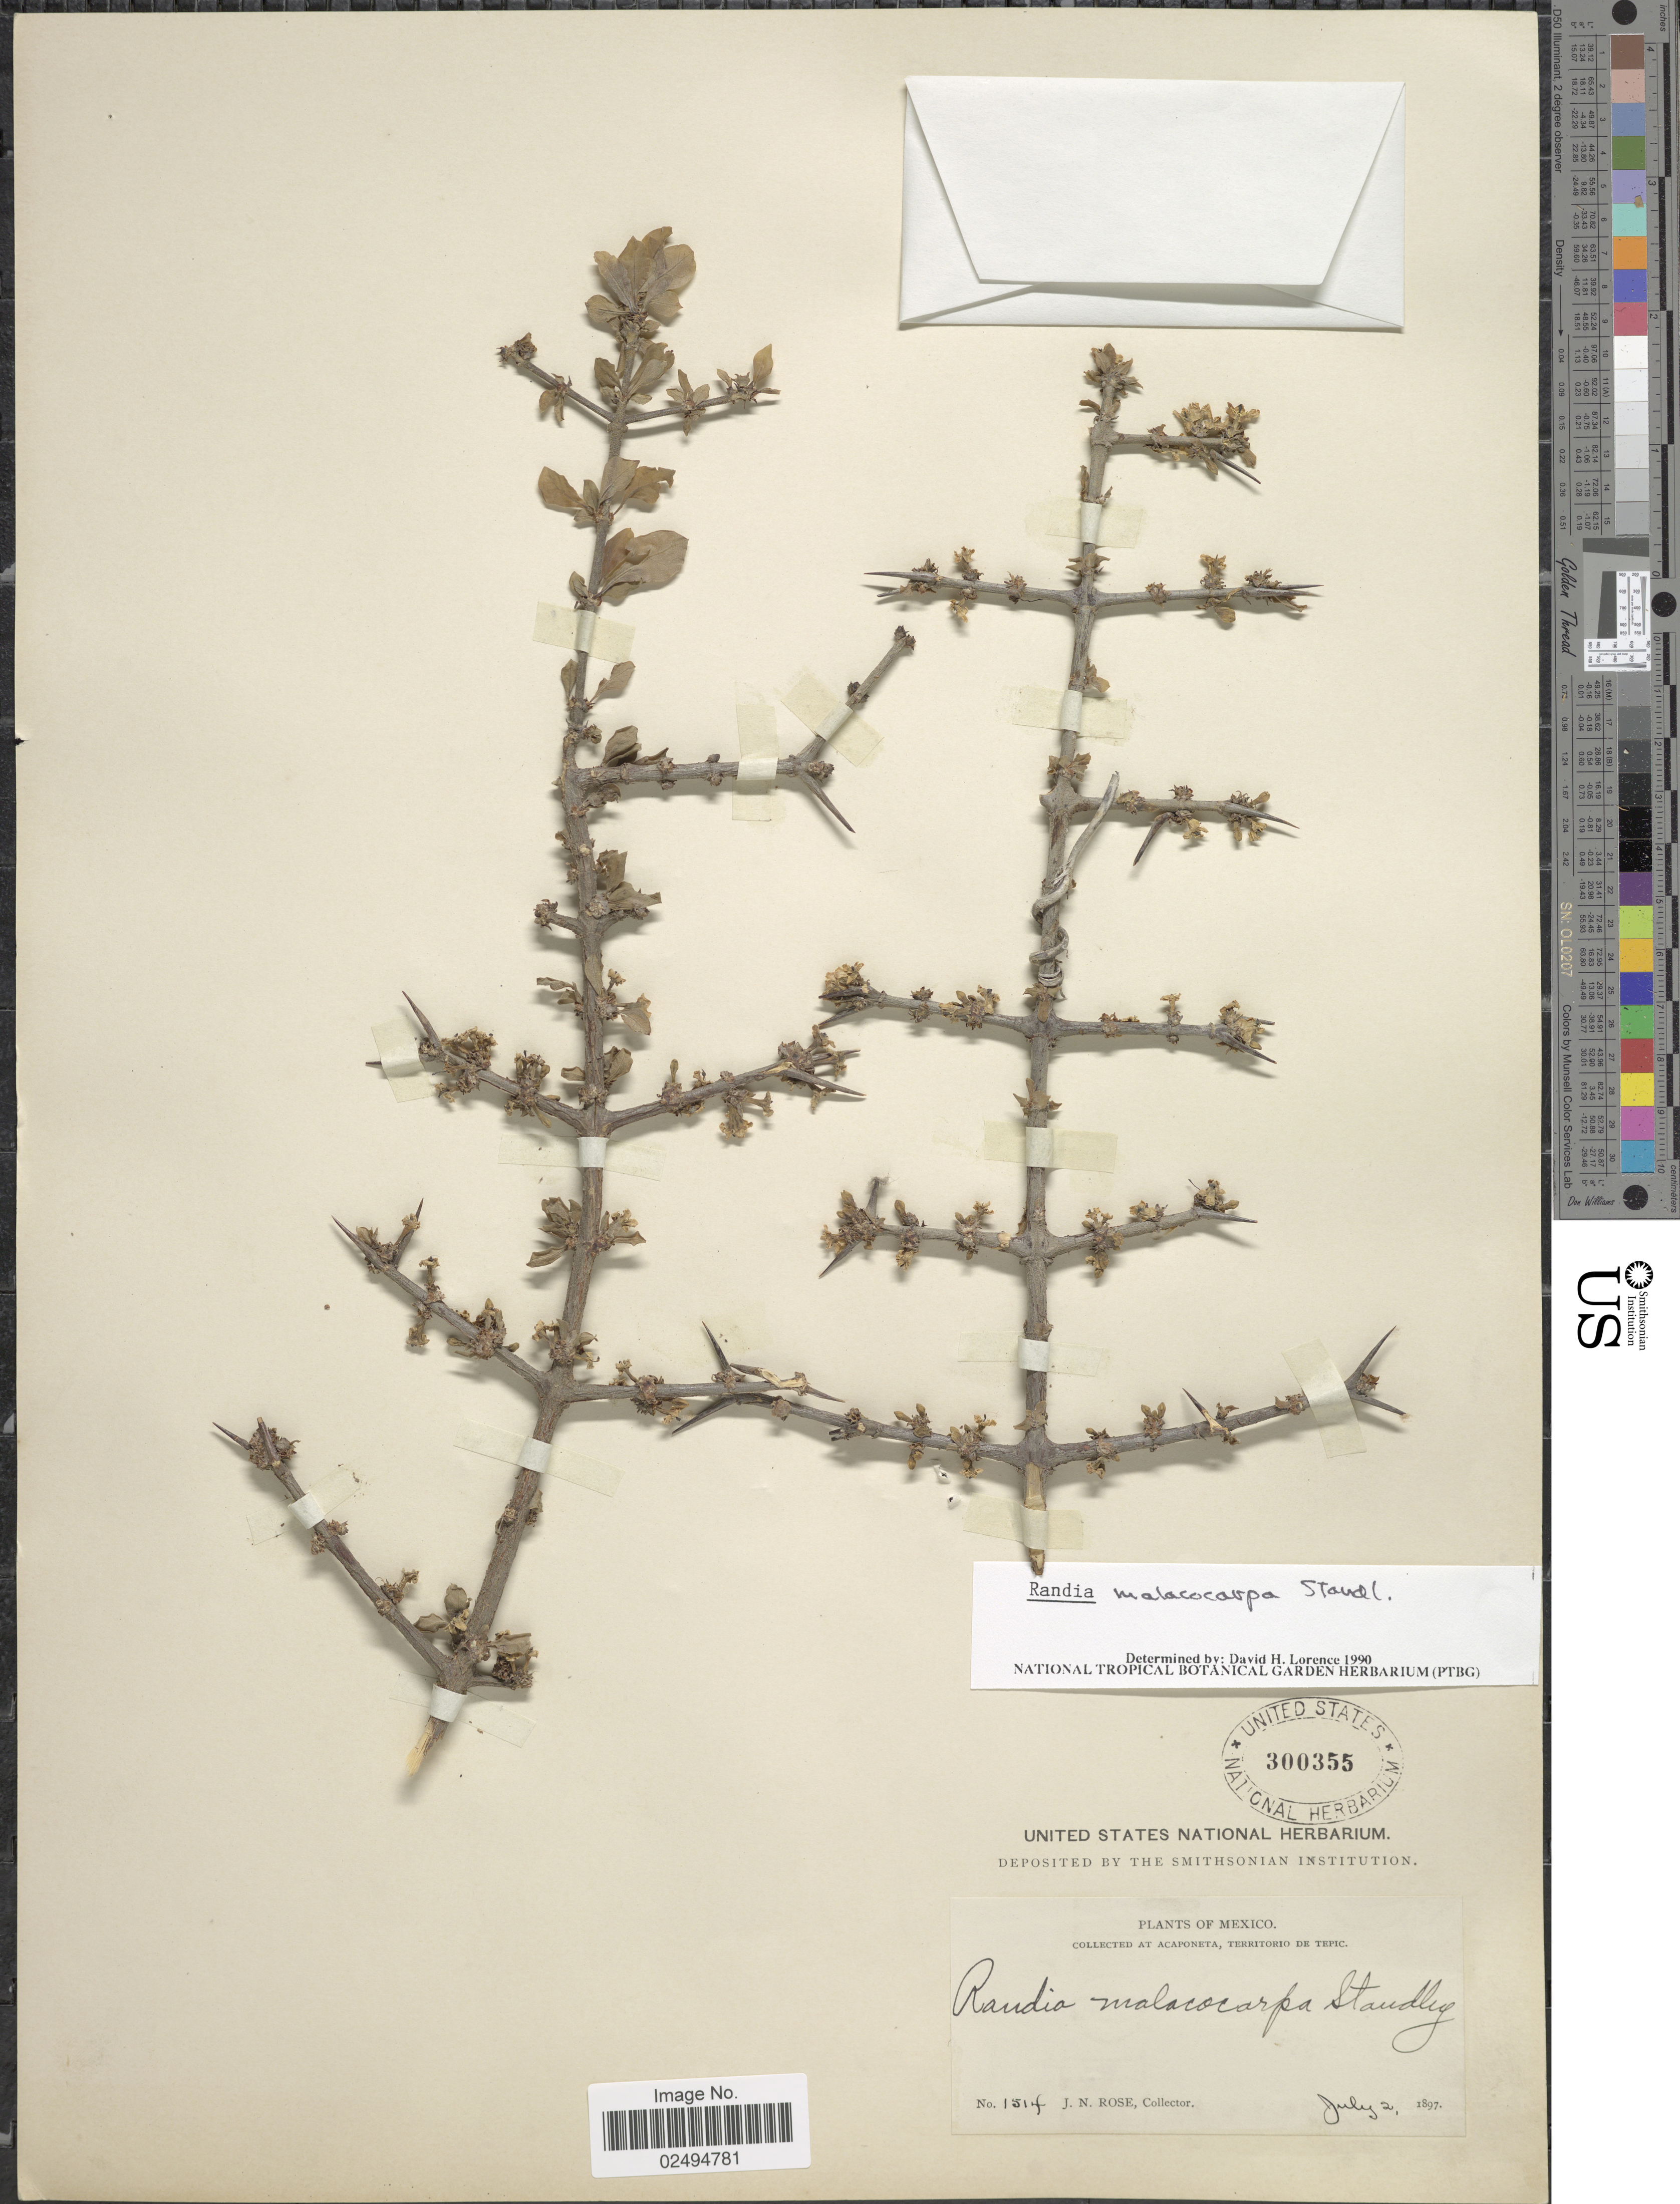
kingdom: Plantae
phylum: Tracheophyta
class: Magnoliopsida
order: Gentianales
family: Rubiaceae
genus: Randia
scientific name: Randia malacocarpa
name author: Standl.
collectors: J. N. Rose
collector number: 1514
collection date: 1897-07-02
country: Mexico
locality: At Acaponeta, Territorio De Tepic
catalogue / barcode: US 300355